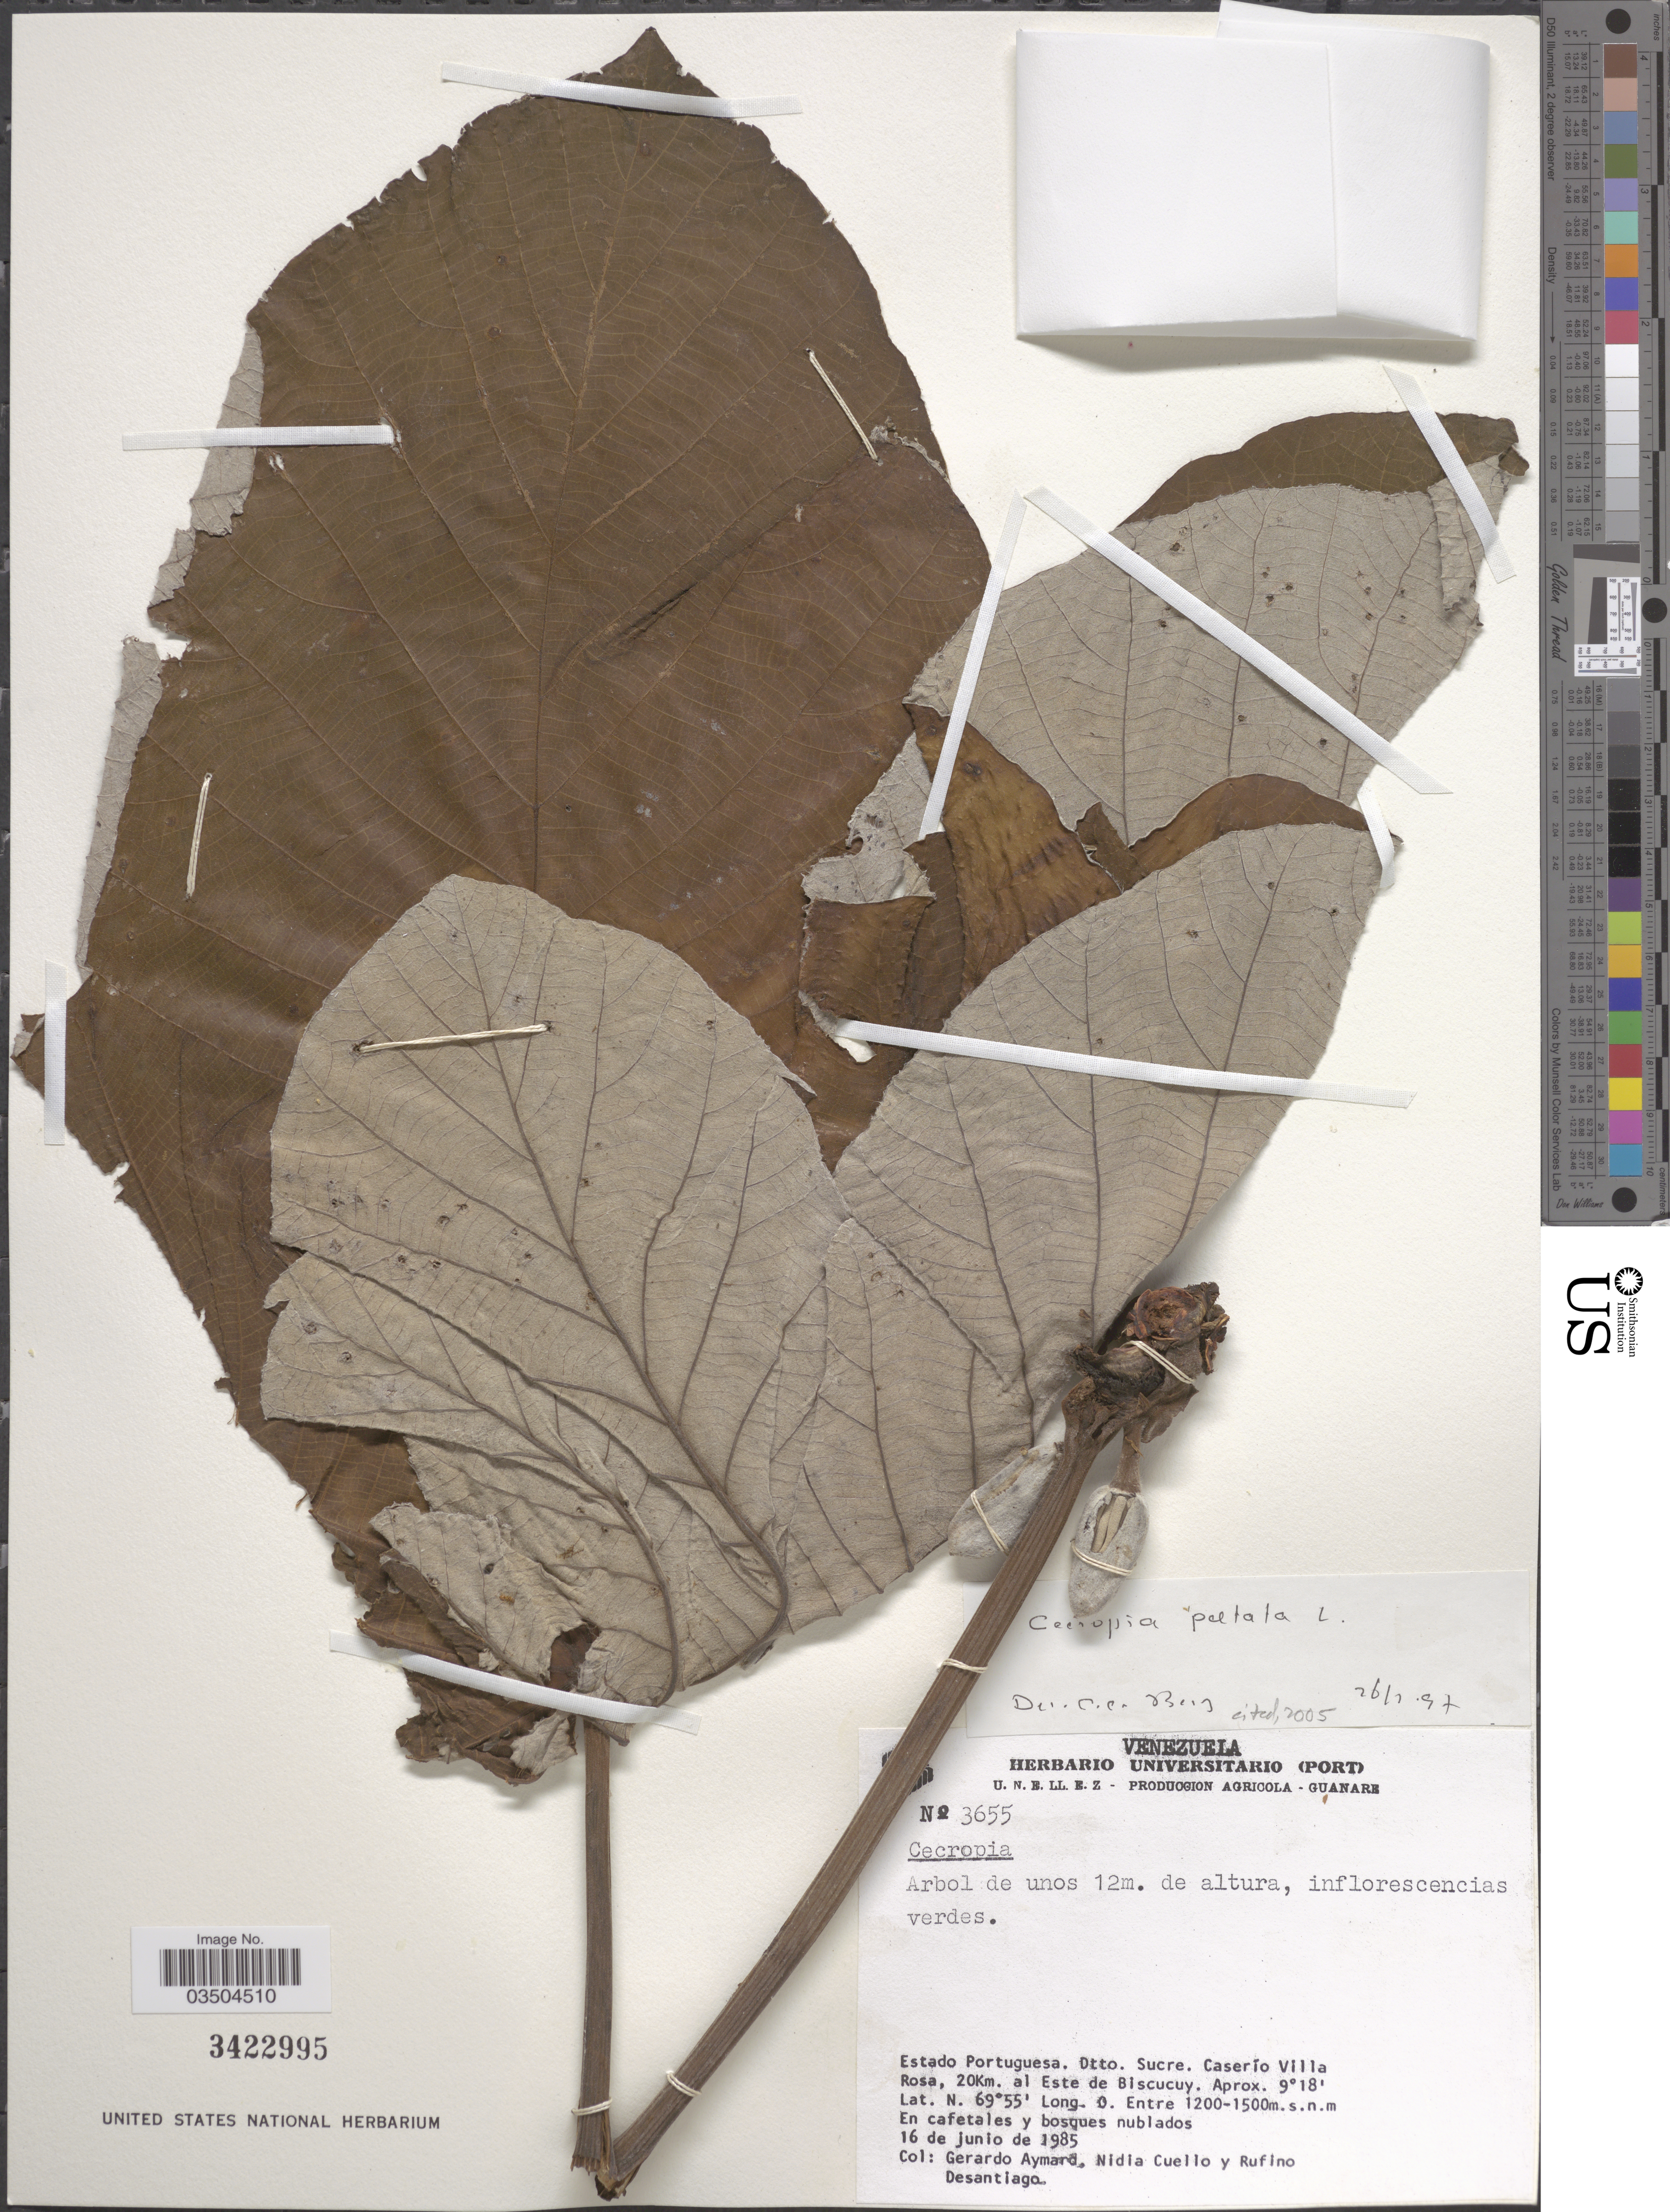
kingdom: Plantae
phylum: Tracheophyta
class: Magnoliopsida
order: Rosales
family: Urticaceae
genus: Cecropia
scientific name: Cecropia peltata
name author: L.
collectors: G. A. Aymard, N. L. Cuello & R. Desantiago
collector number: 3655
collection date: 1985-06-16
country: Venezuela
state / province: Portuguesa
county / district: Sucre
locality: Caserío Villa Rosa. 20 Km E Biscucuy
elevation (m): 1200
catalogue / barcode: US 3422995